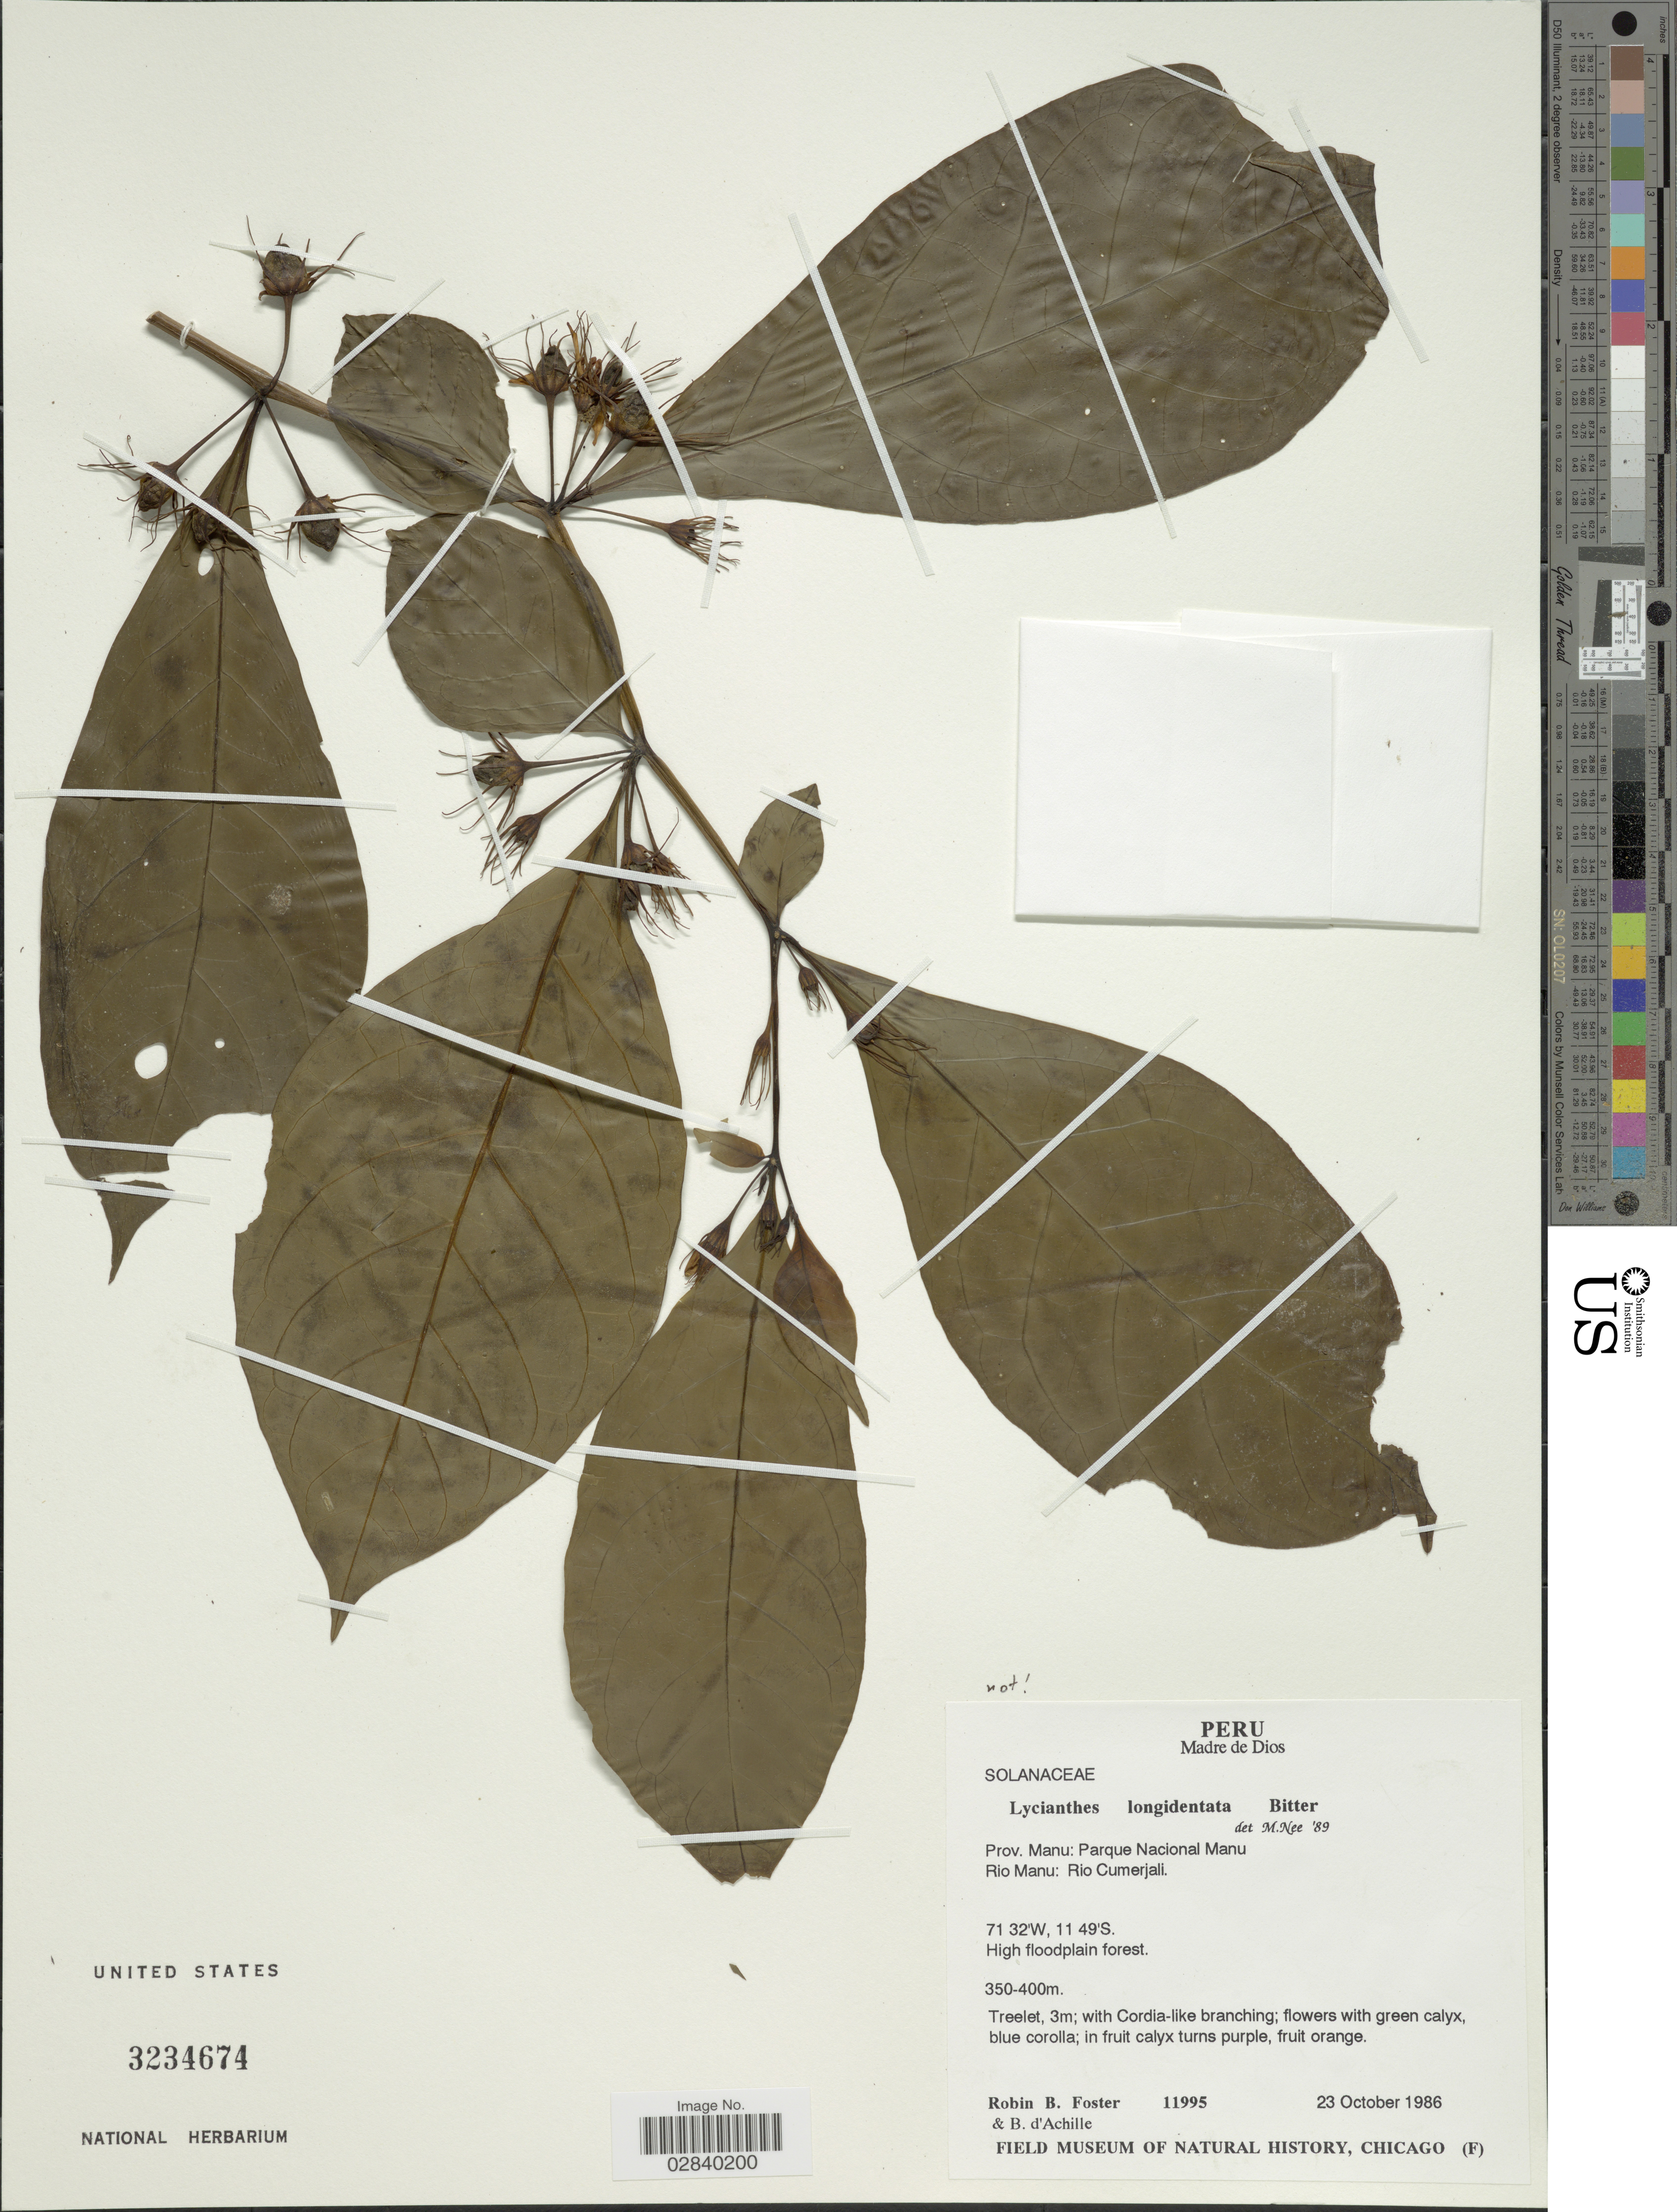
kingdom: Plantae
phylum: Tracheophyta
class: Magnoliopsida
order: Solanales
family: Solanaceae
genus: Lycianthes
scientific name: Lycianthes stenoloba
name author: (Van Heurck & Müll. Arg.) Bitter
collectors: R. B. Foster & B. d'Achille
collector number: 11995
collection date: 1986-10-23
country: Peru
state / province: Madre de Dios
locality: Prov. Manu: Parque Nacional Manu. Rio Manu: Rio Cumerjali.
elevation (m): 350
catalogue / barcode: US 3234674